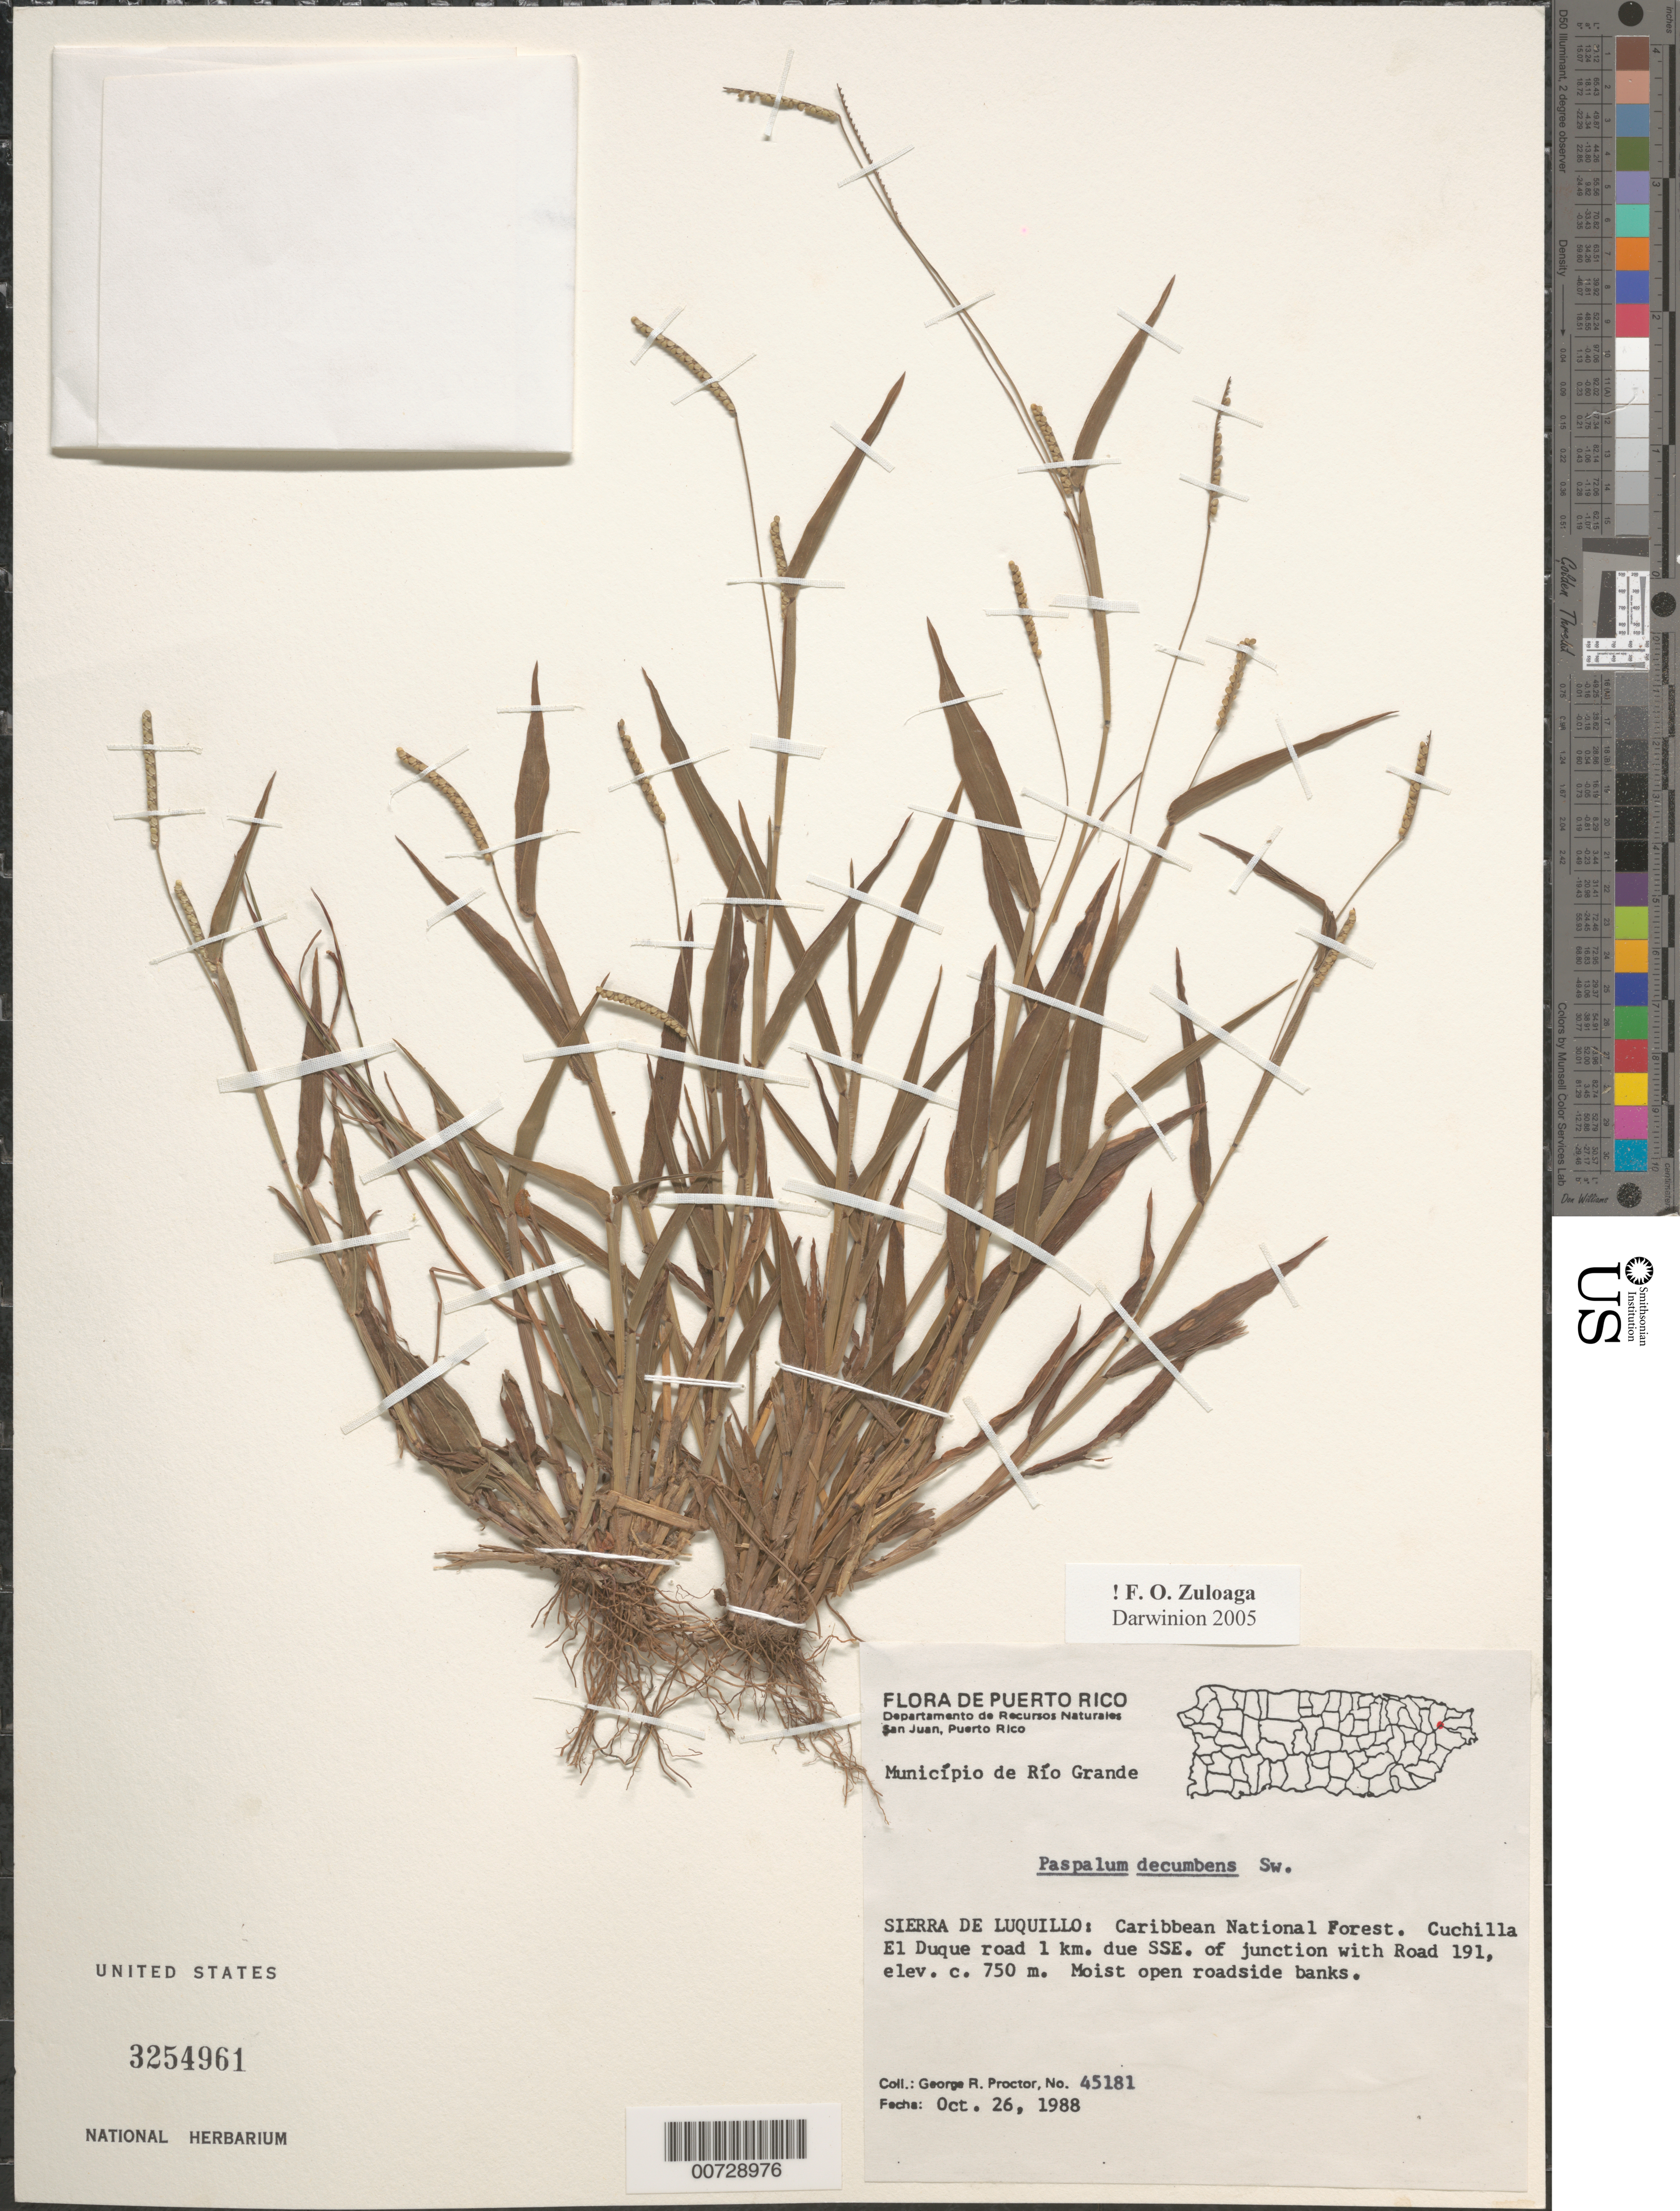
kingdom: Plantae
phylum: Tracheophyta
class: Liliopsida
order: Poales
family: Poaceae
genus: Paspalum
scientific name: Paspalum decumbens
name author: Sw.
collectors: G. R. Proctor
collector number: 45181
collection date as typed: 26 Oct 1988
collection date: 1988-10-26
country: Puerto Rico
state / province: Río Grande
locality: Mun. Río Grande, Sierra de Luquillo: Carib. Natl. Forest. Cuchilla El Duque road 1 km due SSE of junction w/Road 191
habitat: Moist open roadside banks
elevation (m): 750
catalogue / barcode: US 3254961